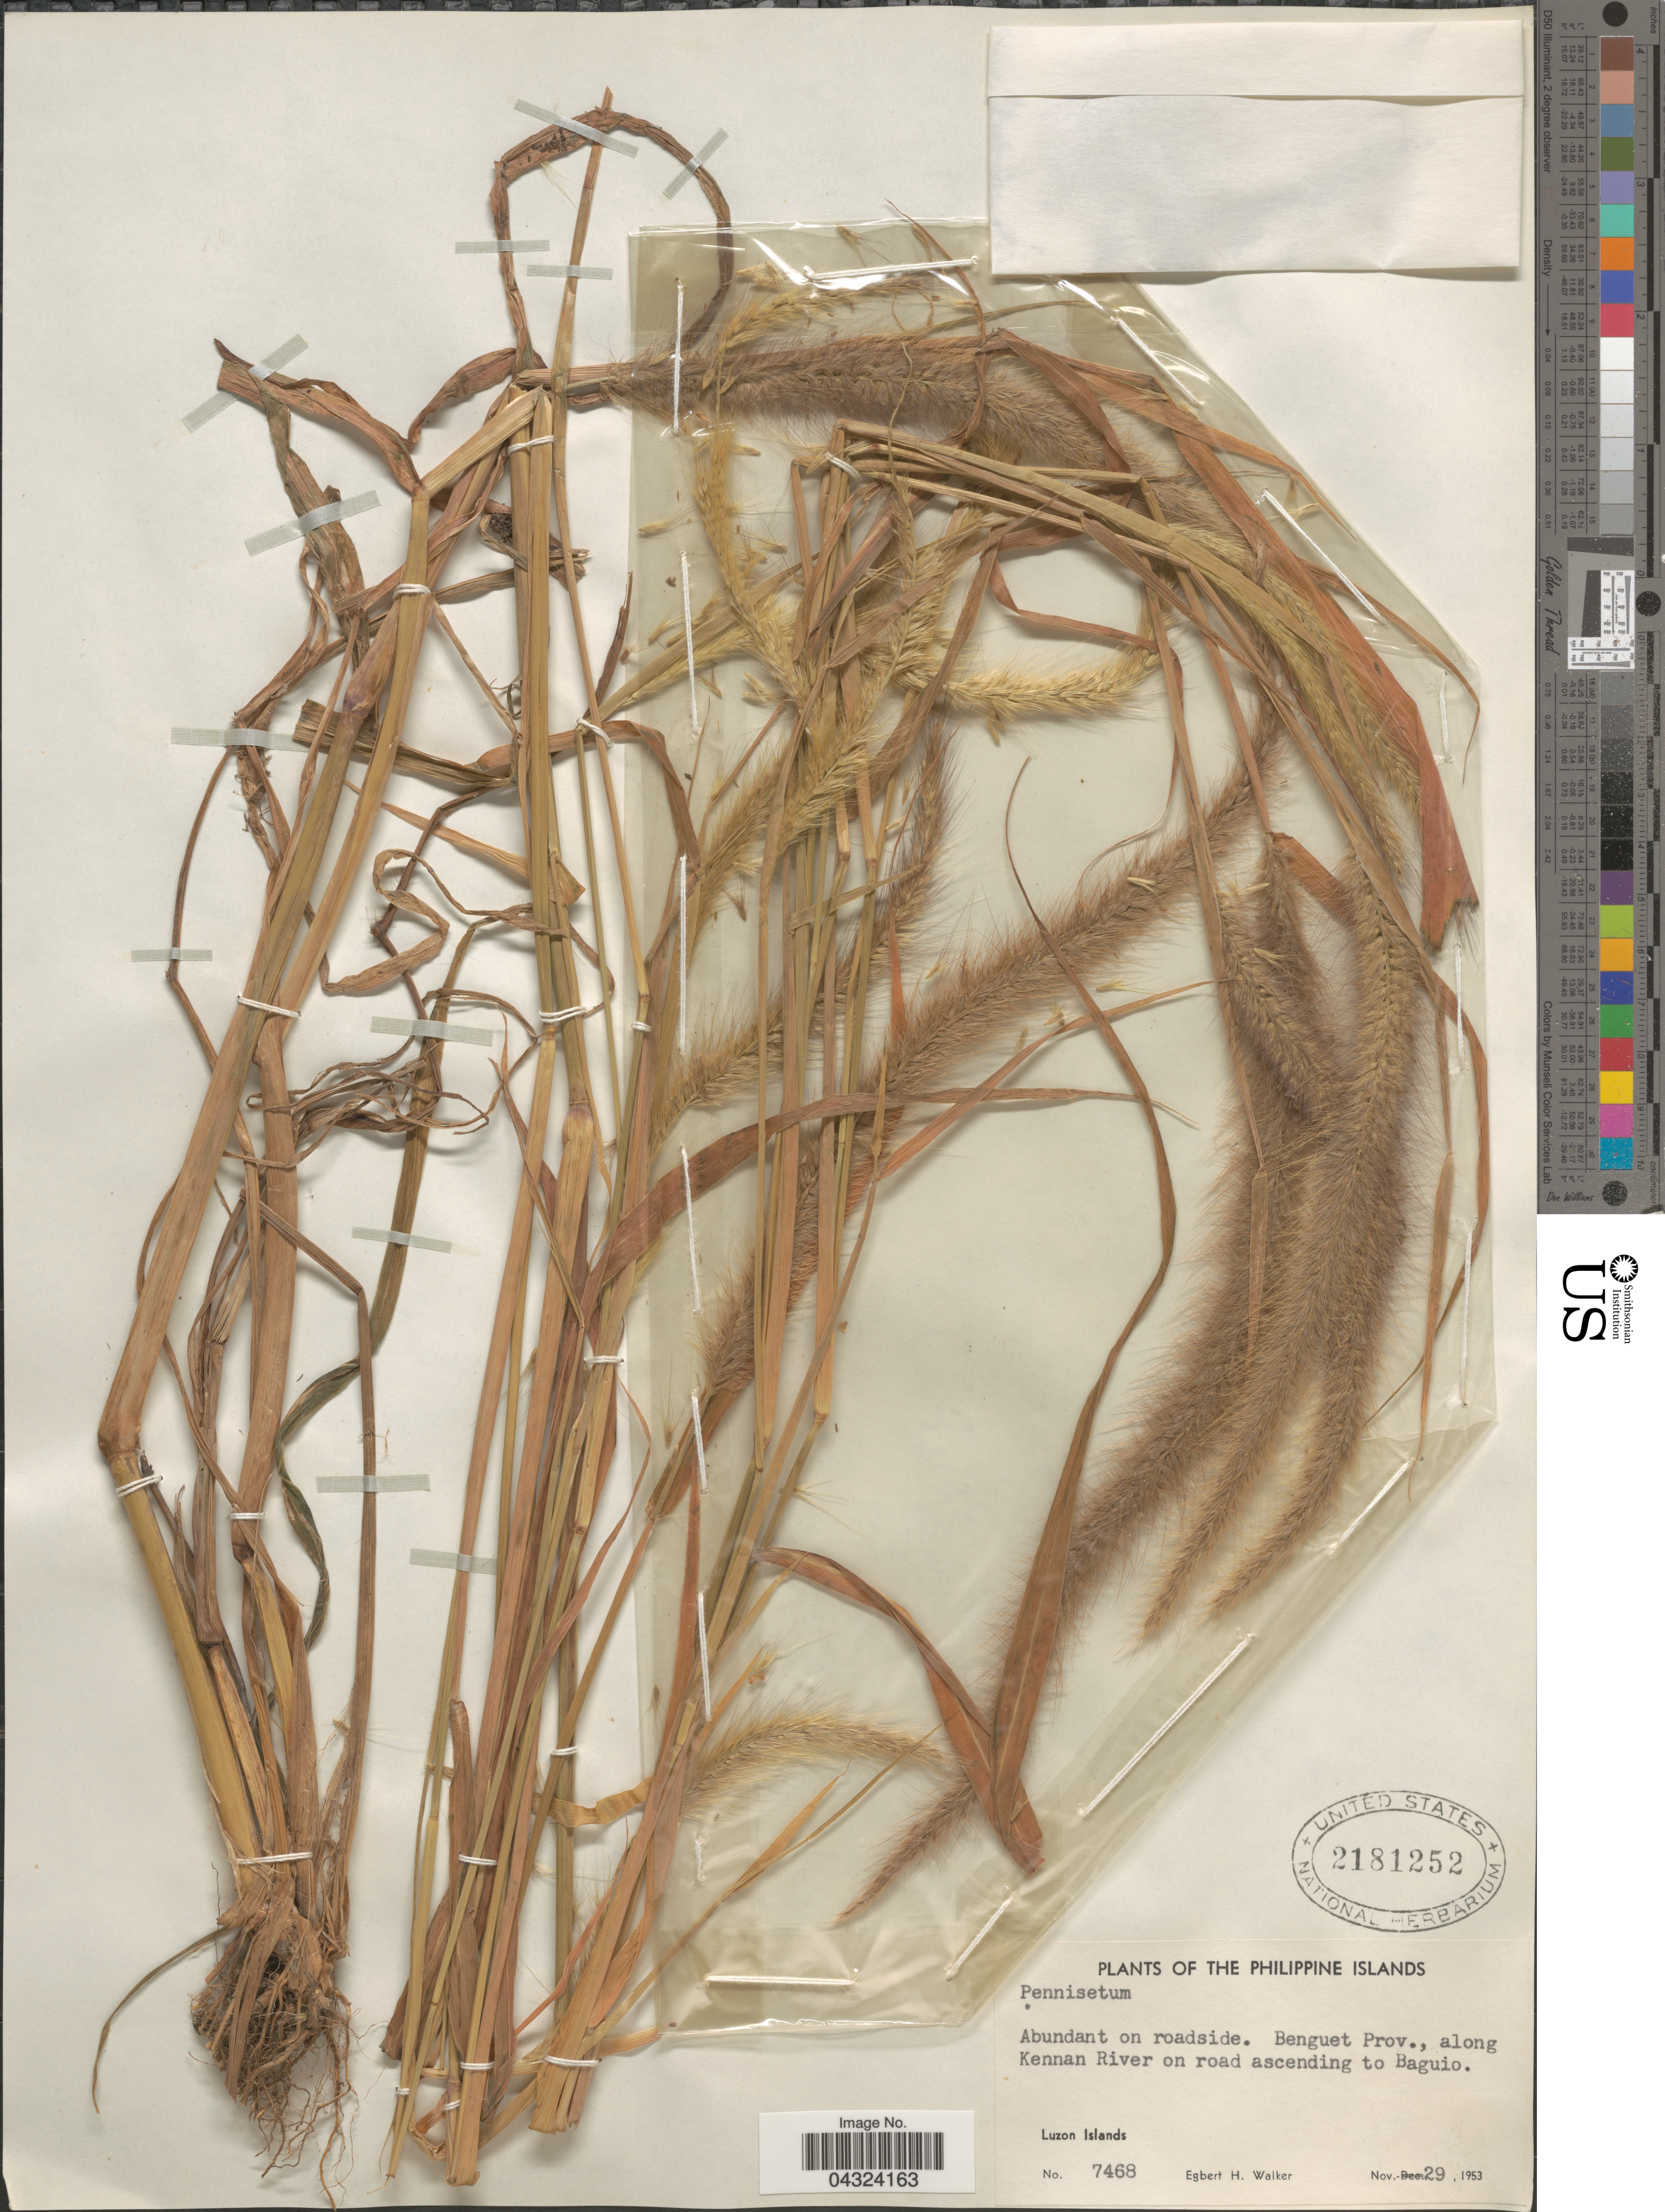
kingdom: Plantae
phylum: Tracheophyta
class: Liliopsida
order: Poales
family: Poaceae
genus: Cenchrus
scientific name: Cenchrus sp.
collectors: E. H. Walker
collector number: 7468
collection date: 1953-11-29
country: Philippines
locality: Benguet Prov., along Kennan River on road ascending yo Baguio. Luzon Islands.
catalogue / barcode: US 2181252